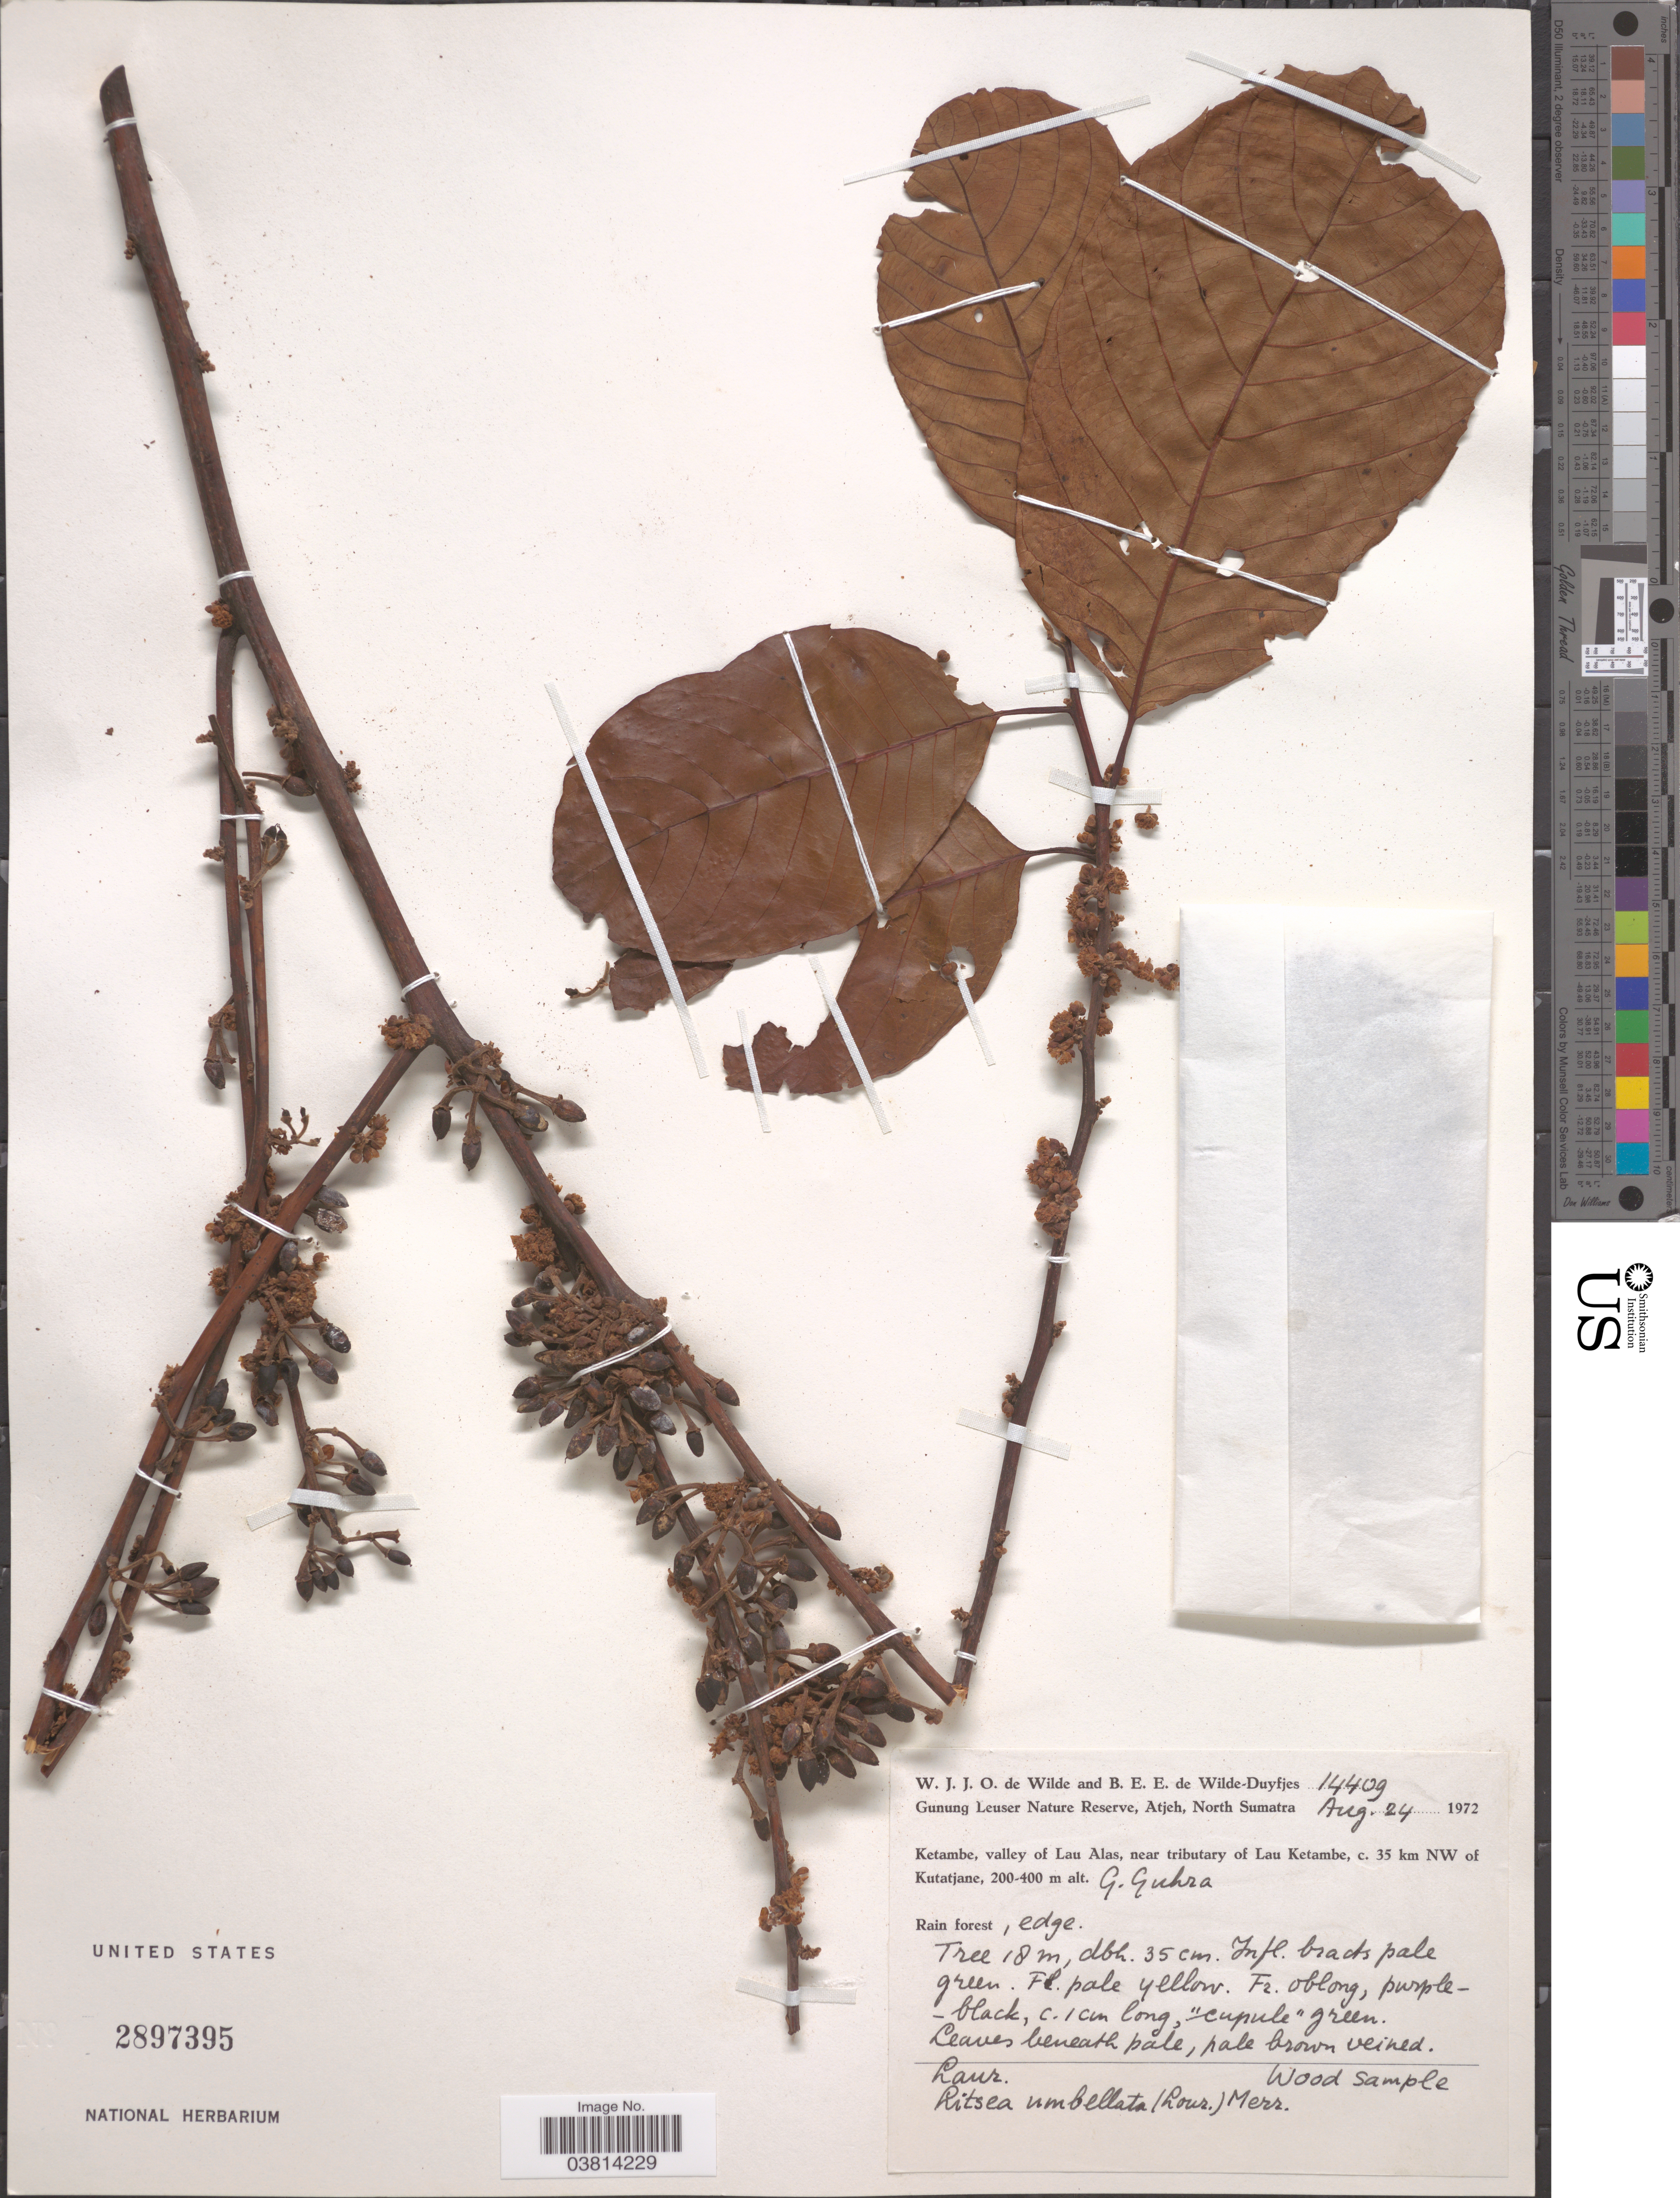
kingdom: Plantae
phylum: Tracheophyta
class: Magnoliopsida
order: Laurales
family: Lauraceae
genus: Litsea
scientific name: Litsea amara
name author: Blume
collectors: W. J. de Wilde & B. E. de Wilde-Duyfjes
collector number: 14409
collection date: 1972-08-24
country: Indonesia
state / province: Sumatra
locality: Gunung Leuser Nature Reserve, Atjeh, North Sumatra. Ketambe, valley of Lau Alas, near tributary of Lau Ketambe, c. 35 km NW of Kutatjane. G. Guhra. Edge.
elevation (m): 200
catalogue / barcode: US 2897395